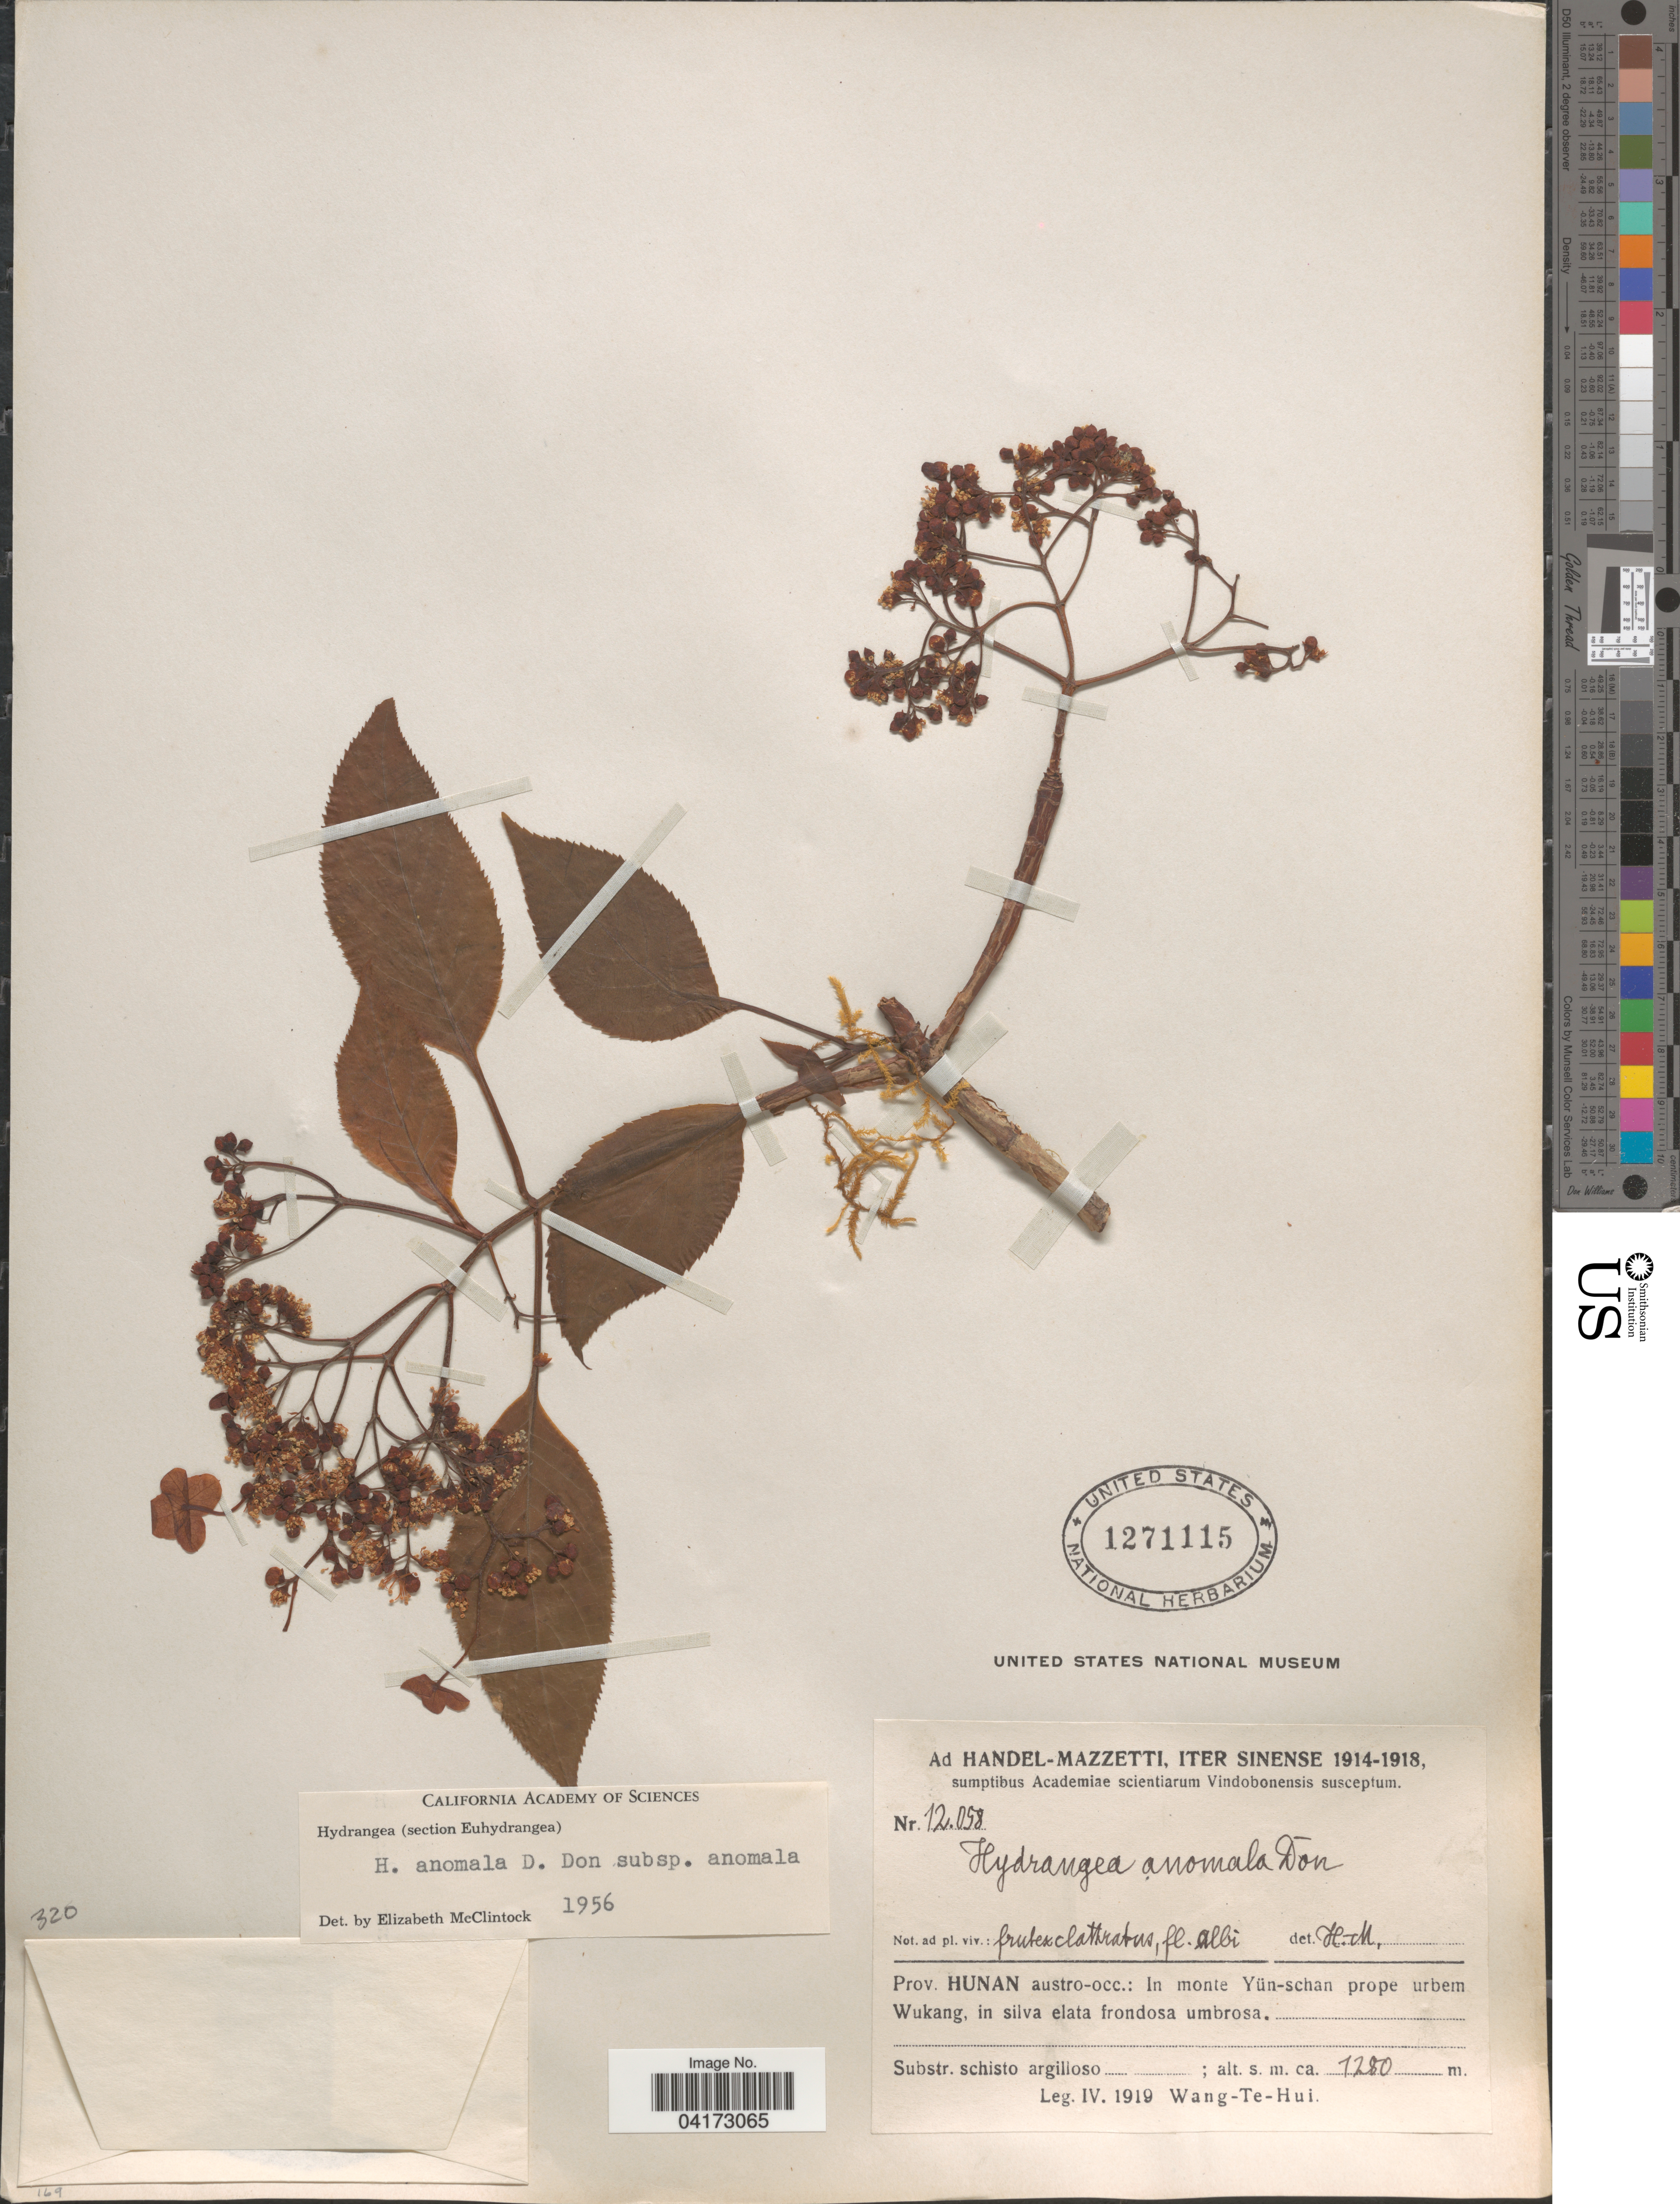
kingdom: Plantae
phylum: Tracheophyta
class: Magnoliopsida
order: Cornales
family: Hydrangeaceae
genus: Hydrangea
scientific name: Hydrangea anomala subsp. anomala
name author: D. Don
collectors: T. H. Wang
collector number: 12058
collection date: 1919-04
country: China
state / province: Hunan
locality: Iter Sinense 1914-1918. Prov. Hunan austro-occ.: In monte Yün-schan prope urbem Wukang.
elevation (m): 1280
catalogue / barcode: US 1271115